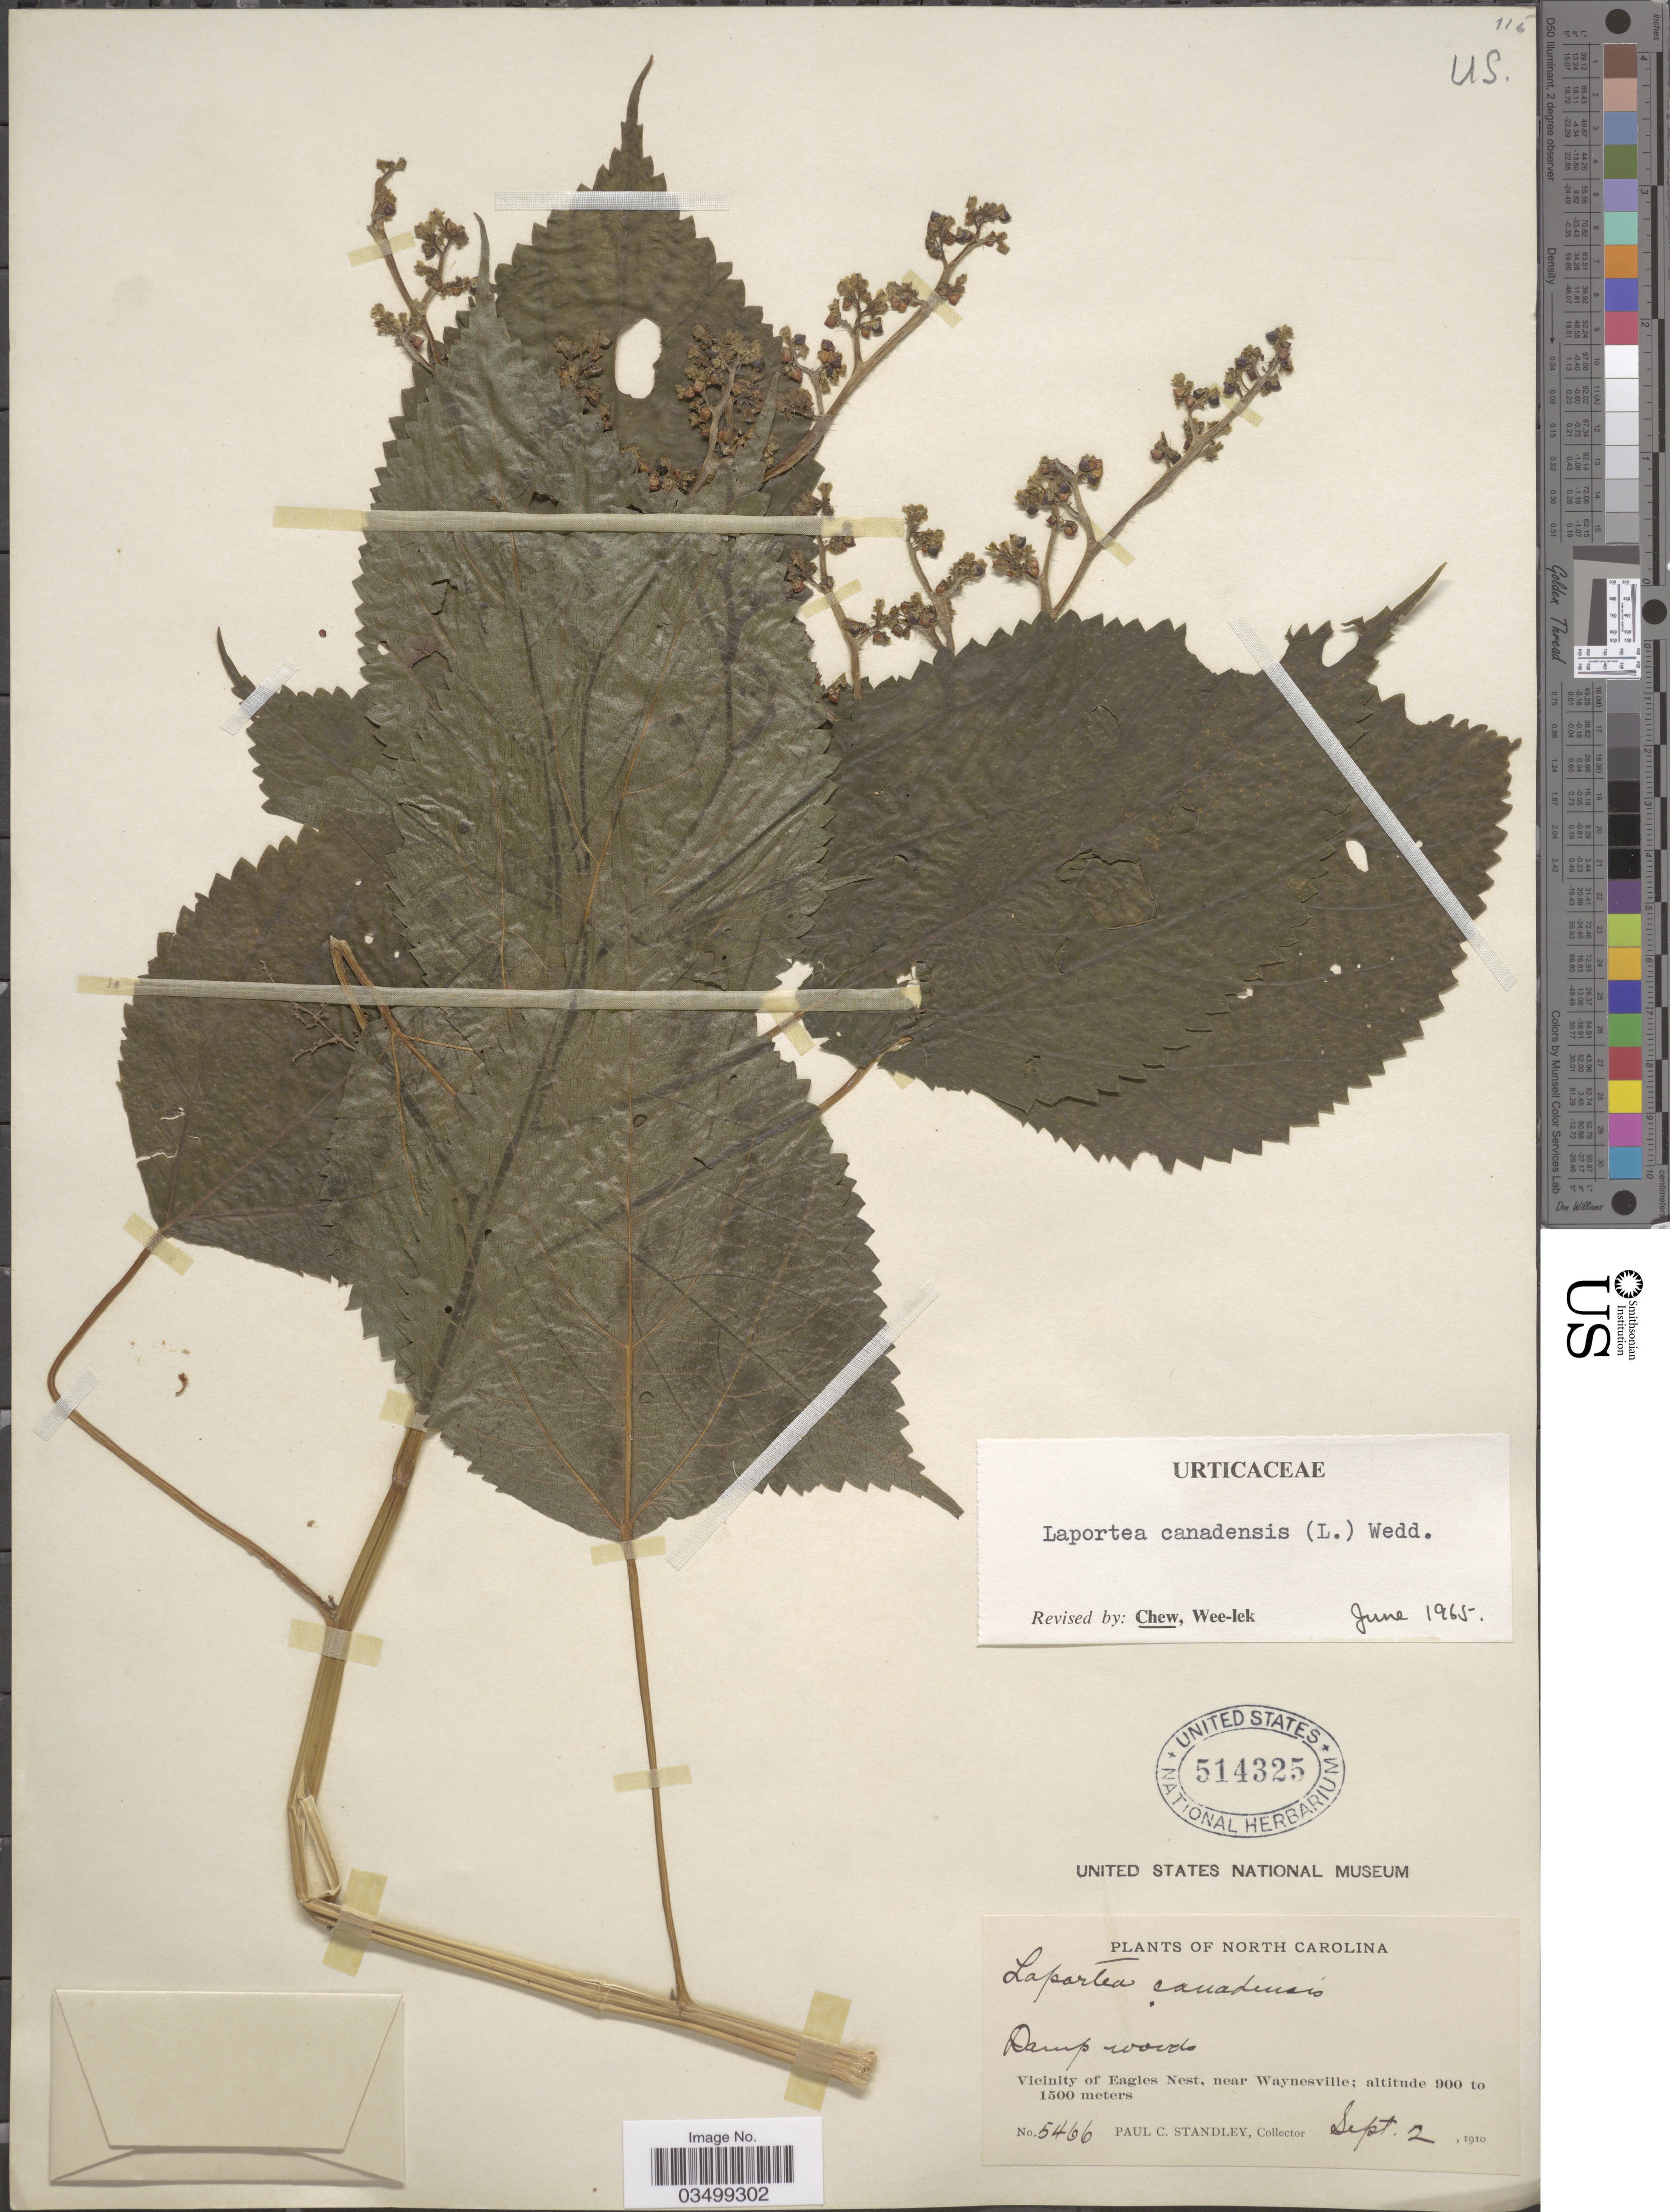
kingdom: Plantae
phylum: Tracheophyta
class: Magnoliopsida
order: Rosales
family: Urticaceae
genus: Laportea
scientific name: Laportea canadensis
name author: (L.) Wedd.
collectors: P. C. Standley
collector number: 5466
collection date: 1910-09-02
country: United States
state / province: North Carolina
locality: Vicinity of Eagles Nest, near Waynesville.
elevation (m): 900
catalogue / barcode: US 514325